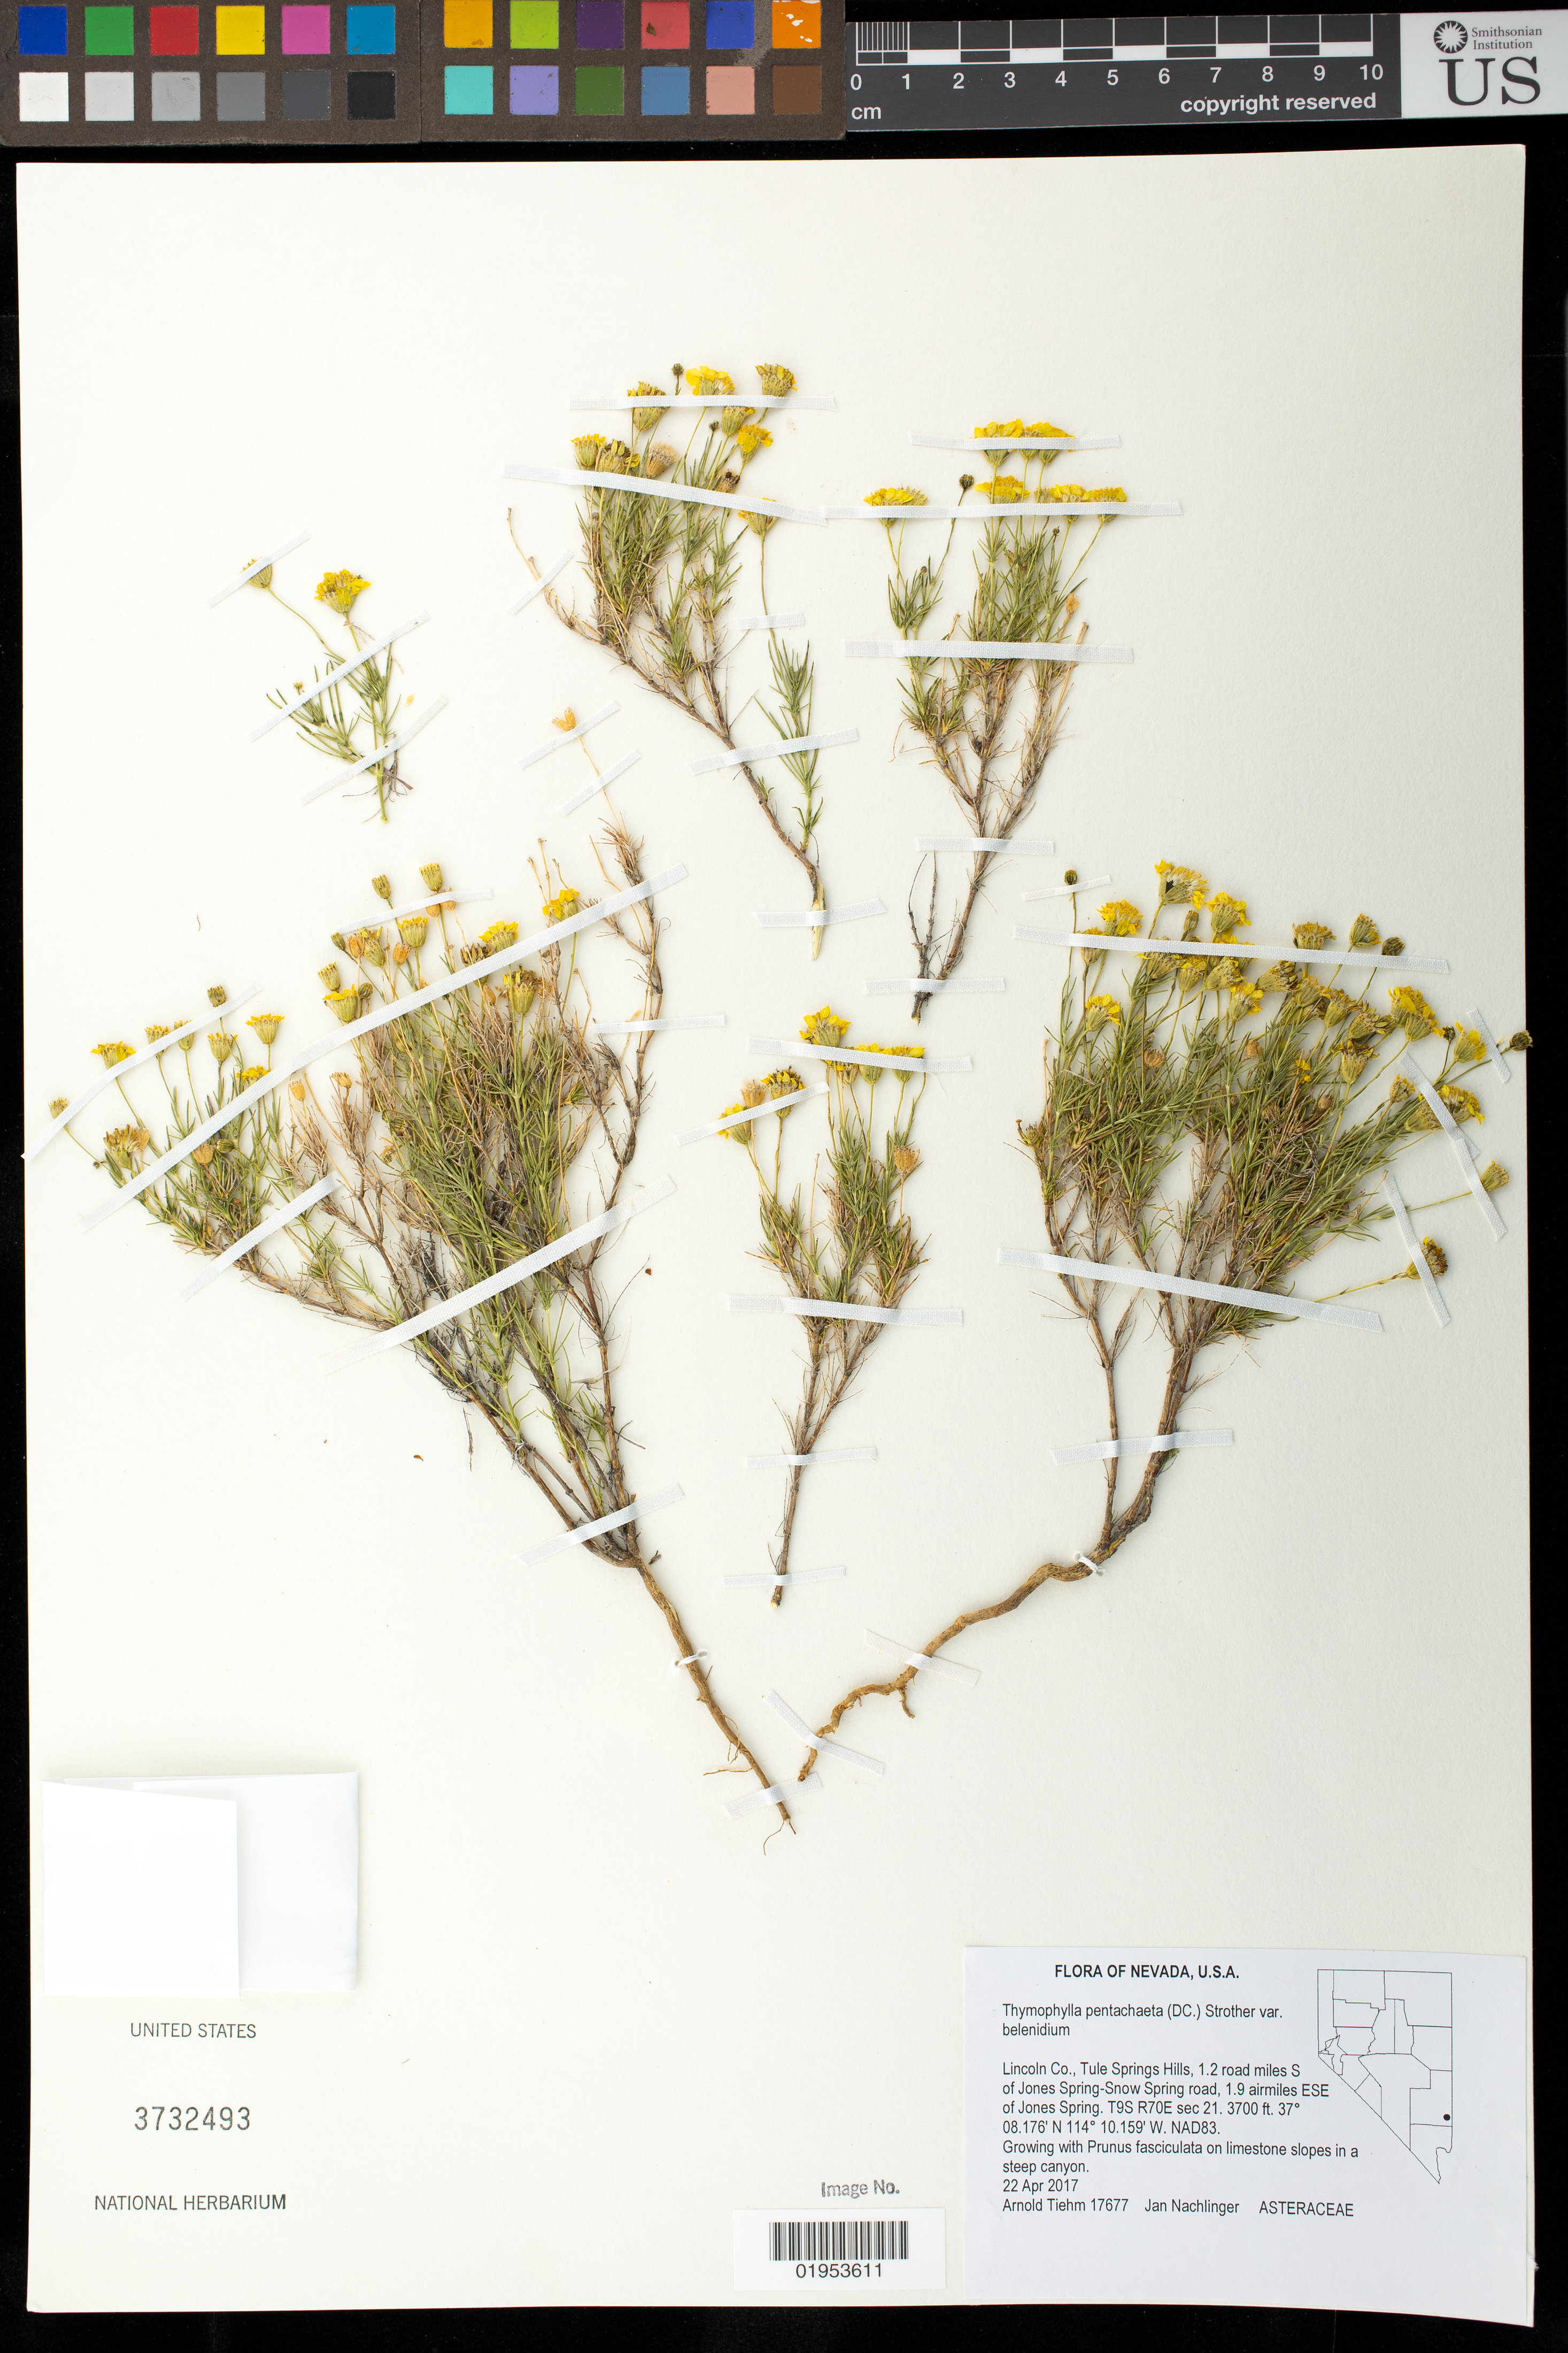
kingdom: Plantae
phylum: Tracheophyta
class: Magnoliopsida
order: Asterales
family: Asteraceae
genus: Thymophylla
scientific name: Thymophylla pentachaeta var. belenidium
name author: (DC.) Strother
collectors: A. Tiehm & J. Nachlinger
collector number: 17677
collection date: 2017-04-22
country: United States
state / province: Nevada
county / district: Lincoln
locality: Tule Springs Hills, 1.2 road miles S of Jones Spring-Snow Spring road, 1.9 air miles ESE of Jones Spring.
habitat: Limestone slopes in a steep canyon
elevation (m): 1128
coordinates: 37 08.176 N, 114 10.159 W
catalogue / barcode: US 3732493